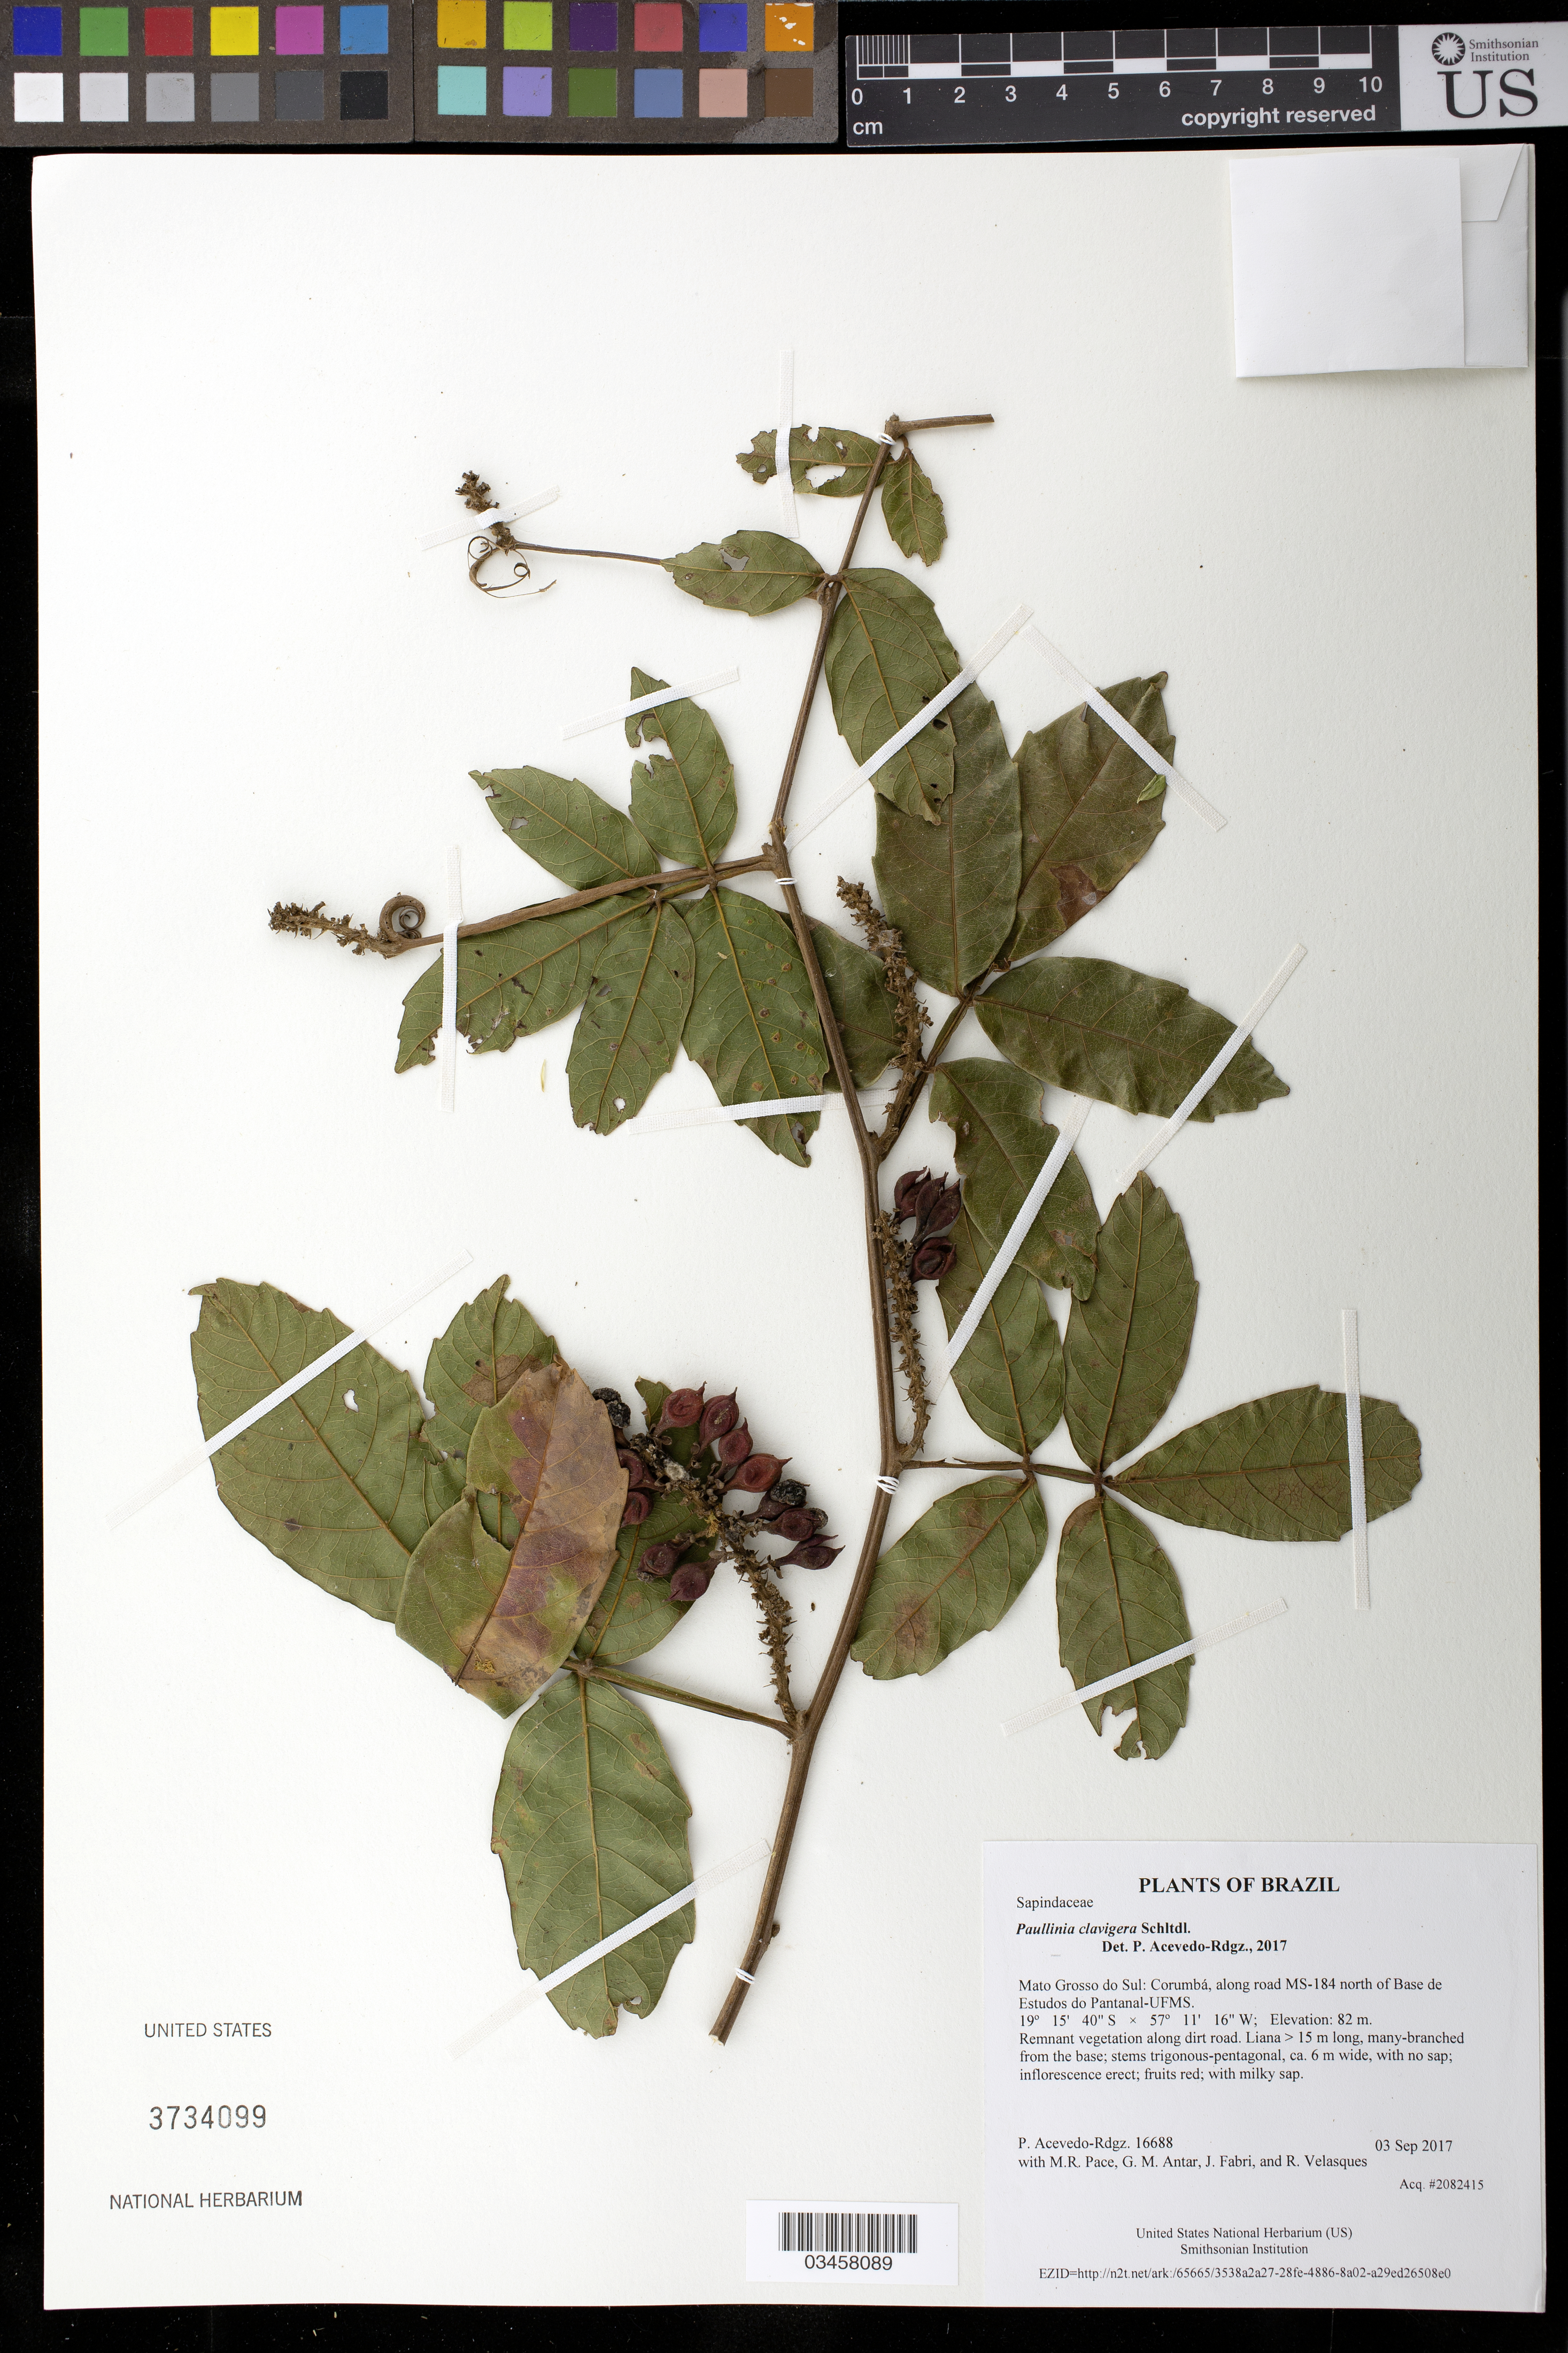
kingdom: Plantae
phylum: Tracheophyta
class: Magnoliopsida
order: Sapindales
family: Sapindaceae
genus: Paullinia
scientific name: Paullinia globosa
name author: Killip & Cuatrec.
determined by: Acevedo-Rodriguez, P., (US), Smithsonian Institution - National Museum of Natural History (UNITED STATES)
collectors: P. Acevedo-Rodr., M. R. Pace, G. M. Antar, J. Fabri & R. Velasques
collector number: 16688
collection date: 2017-09-03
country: Brazil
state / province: Mato Grosso do Sul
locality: Corumbá, along road MS-184 north of Base de Estudos do Pantanal-UFMS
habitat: Remnant vegetation along dirt road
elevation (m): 82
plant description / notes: US, NY, K, RB, SP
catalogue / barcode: US 3734099